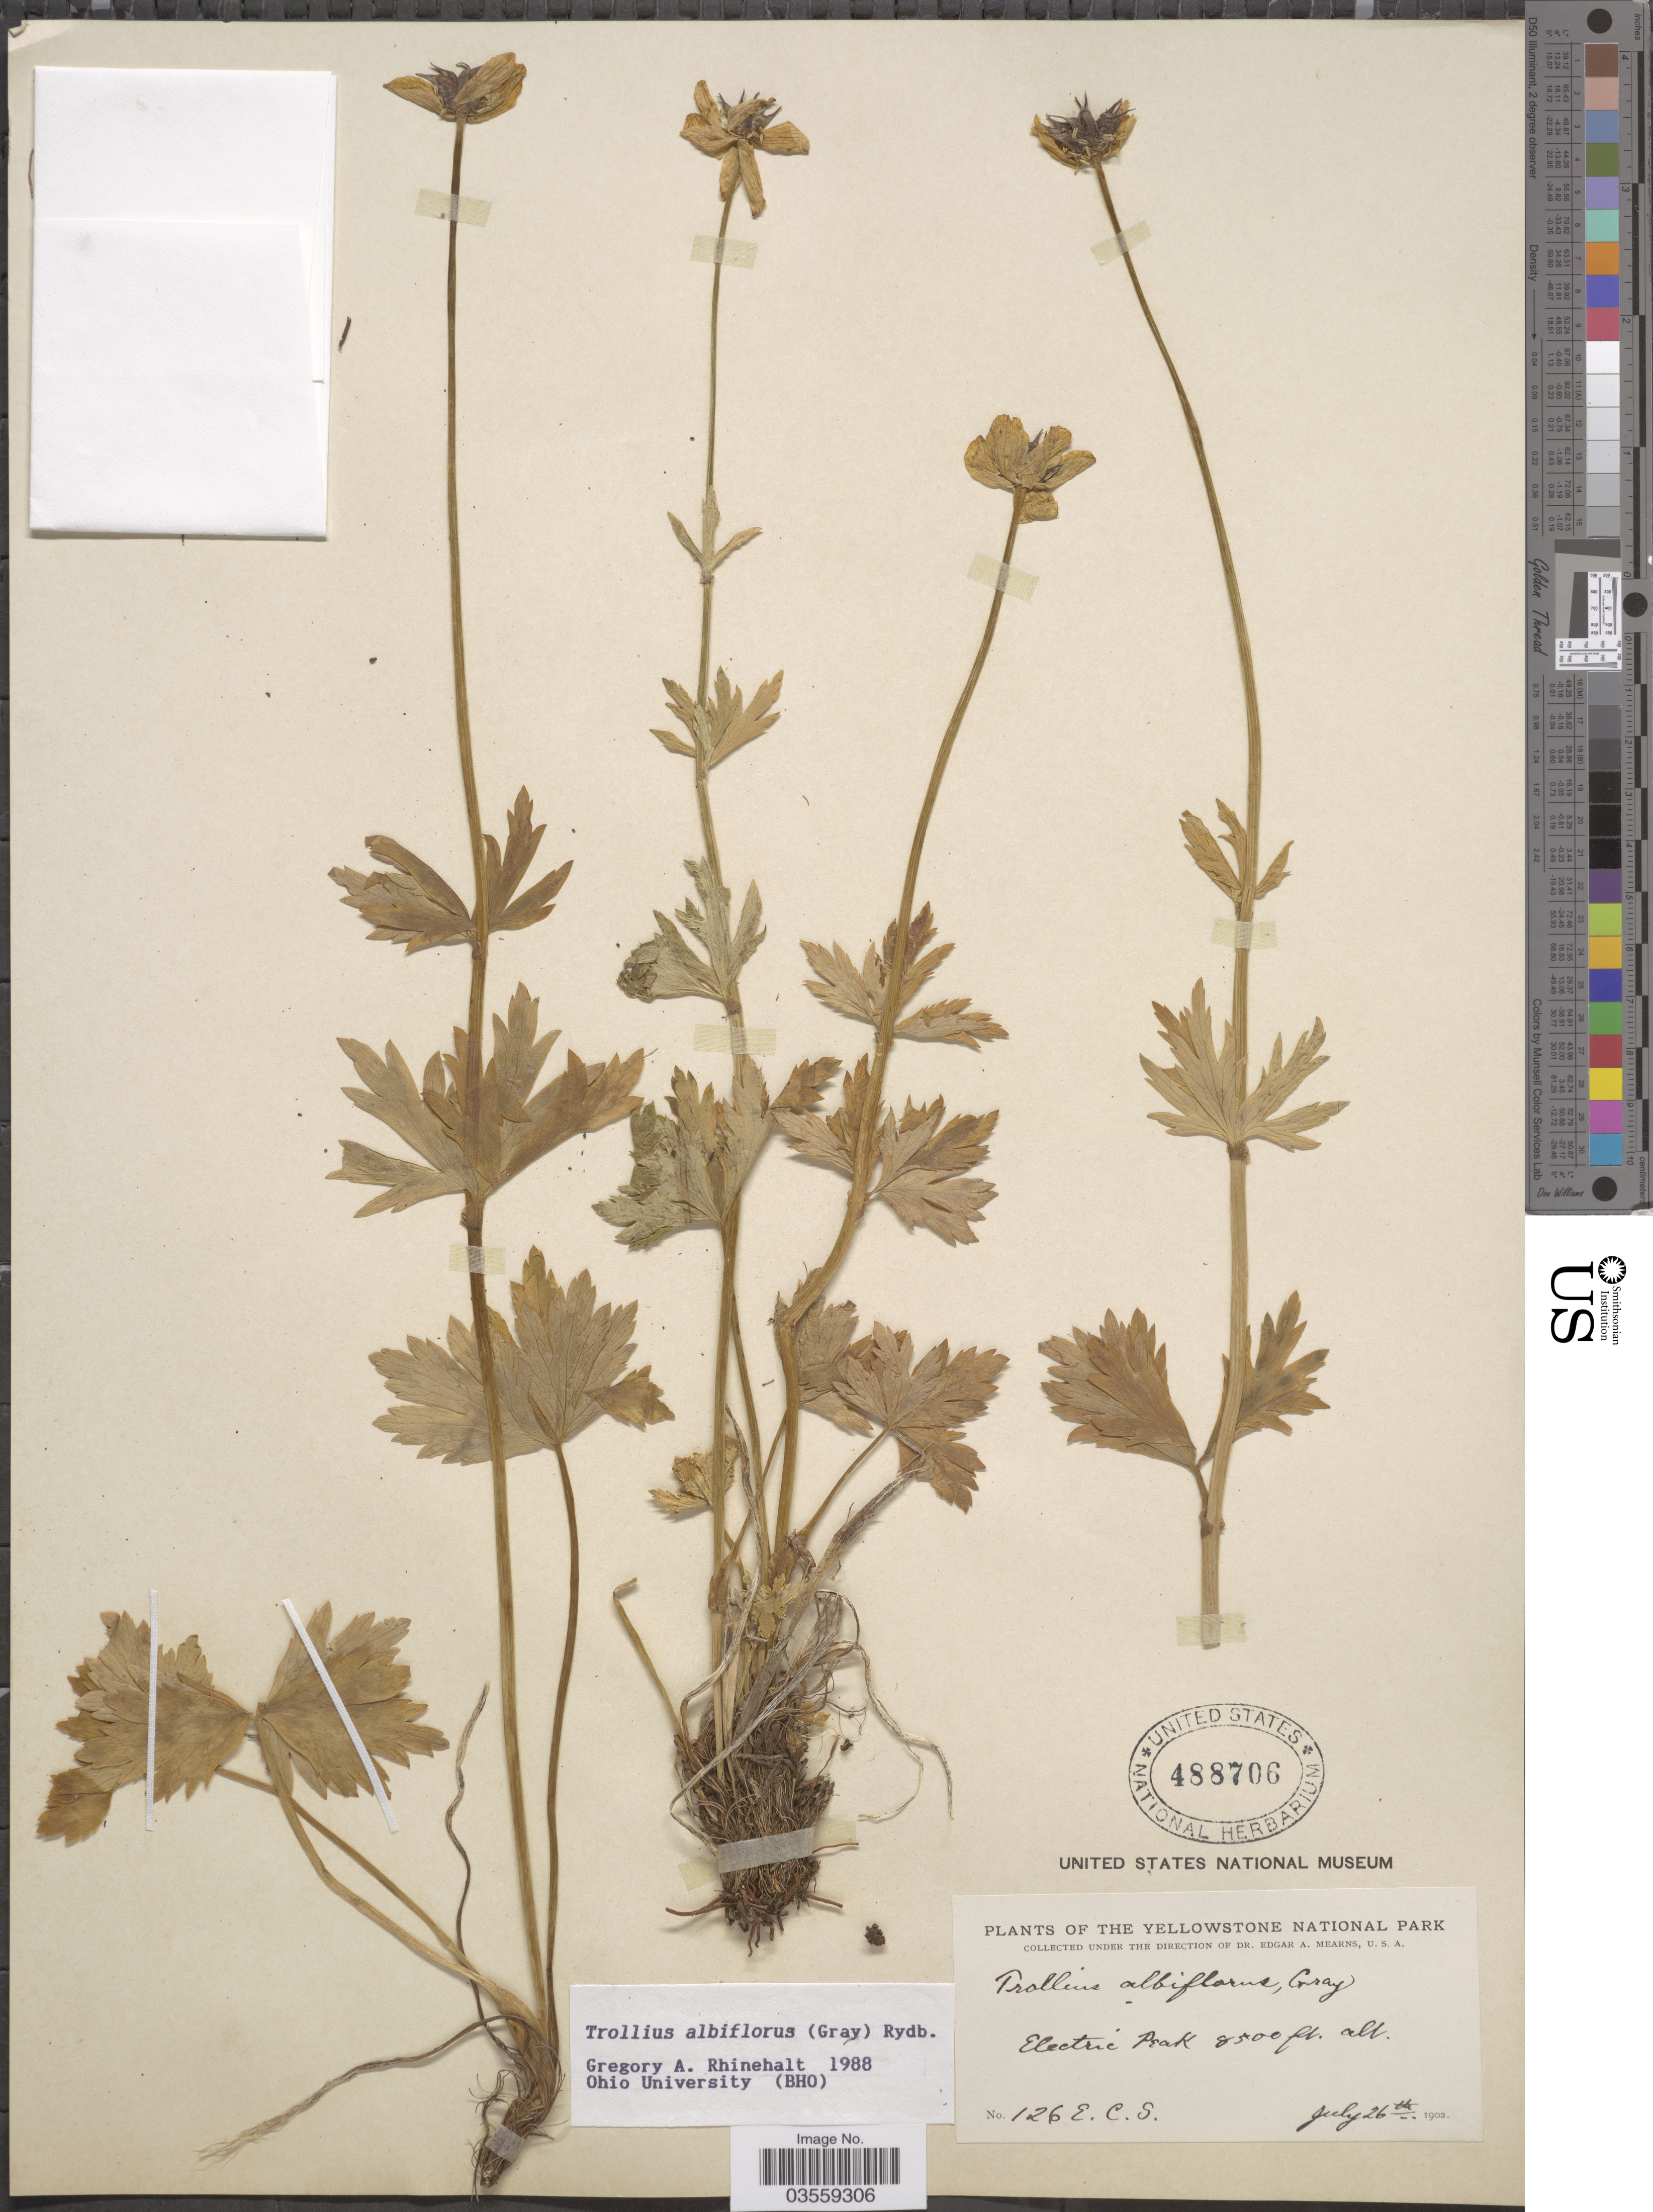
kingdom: Plantae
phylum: Tracheophyta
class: Magnoliopsida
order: Ranunculales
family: Ranunculaceae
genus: Trollius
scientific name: Trollius albiflorus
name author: (A. Gray) Rydb.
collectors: E. C. Smith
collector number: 126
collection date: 1902-07-26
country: United States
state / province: Montana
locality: The Yellowstone National Park. Electric Peak.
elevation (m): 2591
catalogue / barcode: US 488706